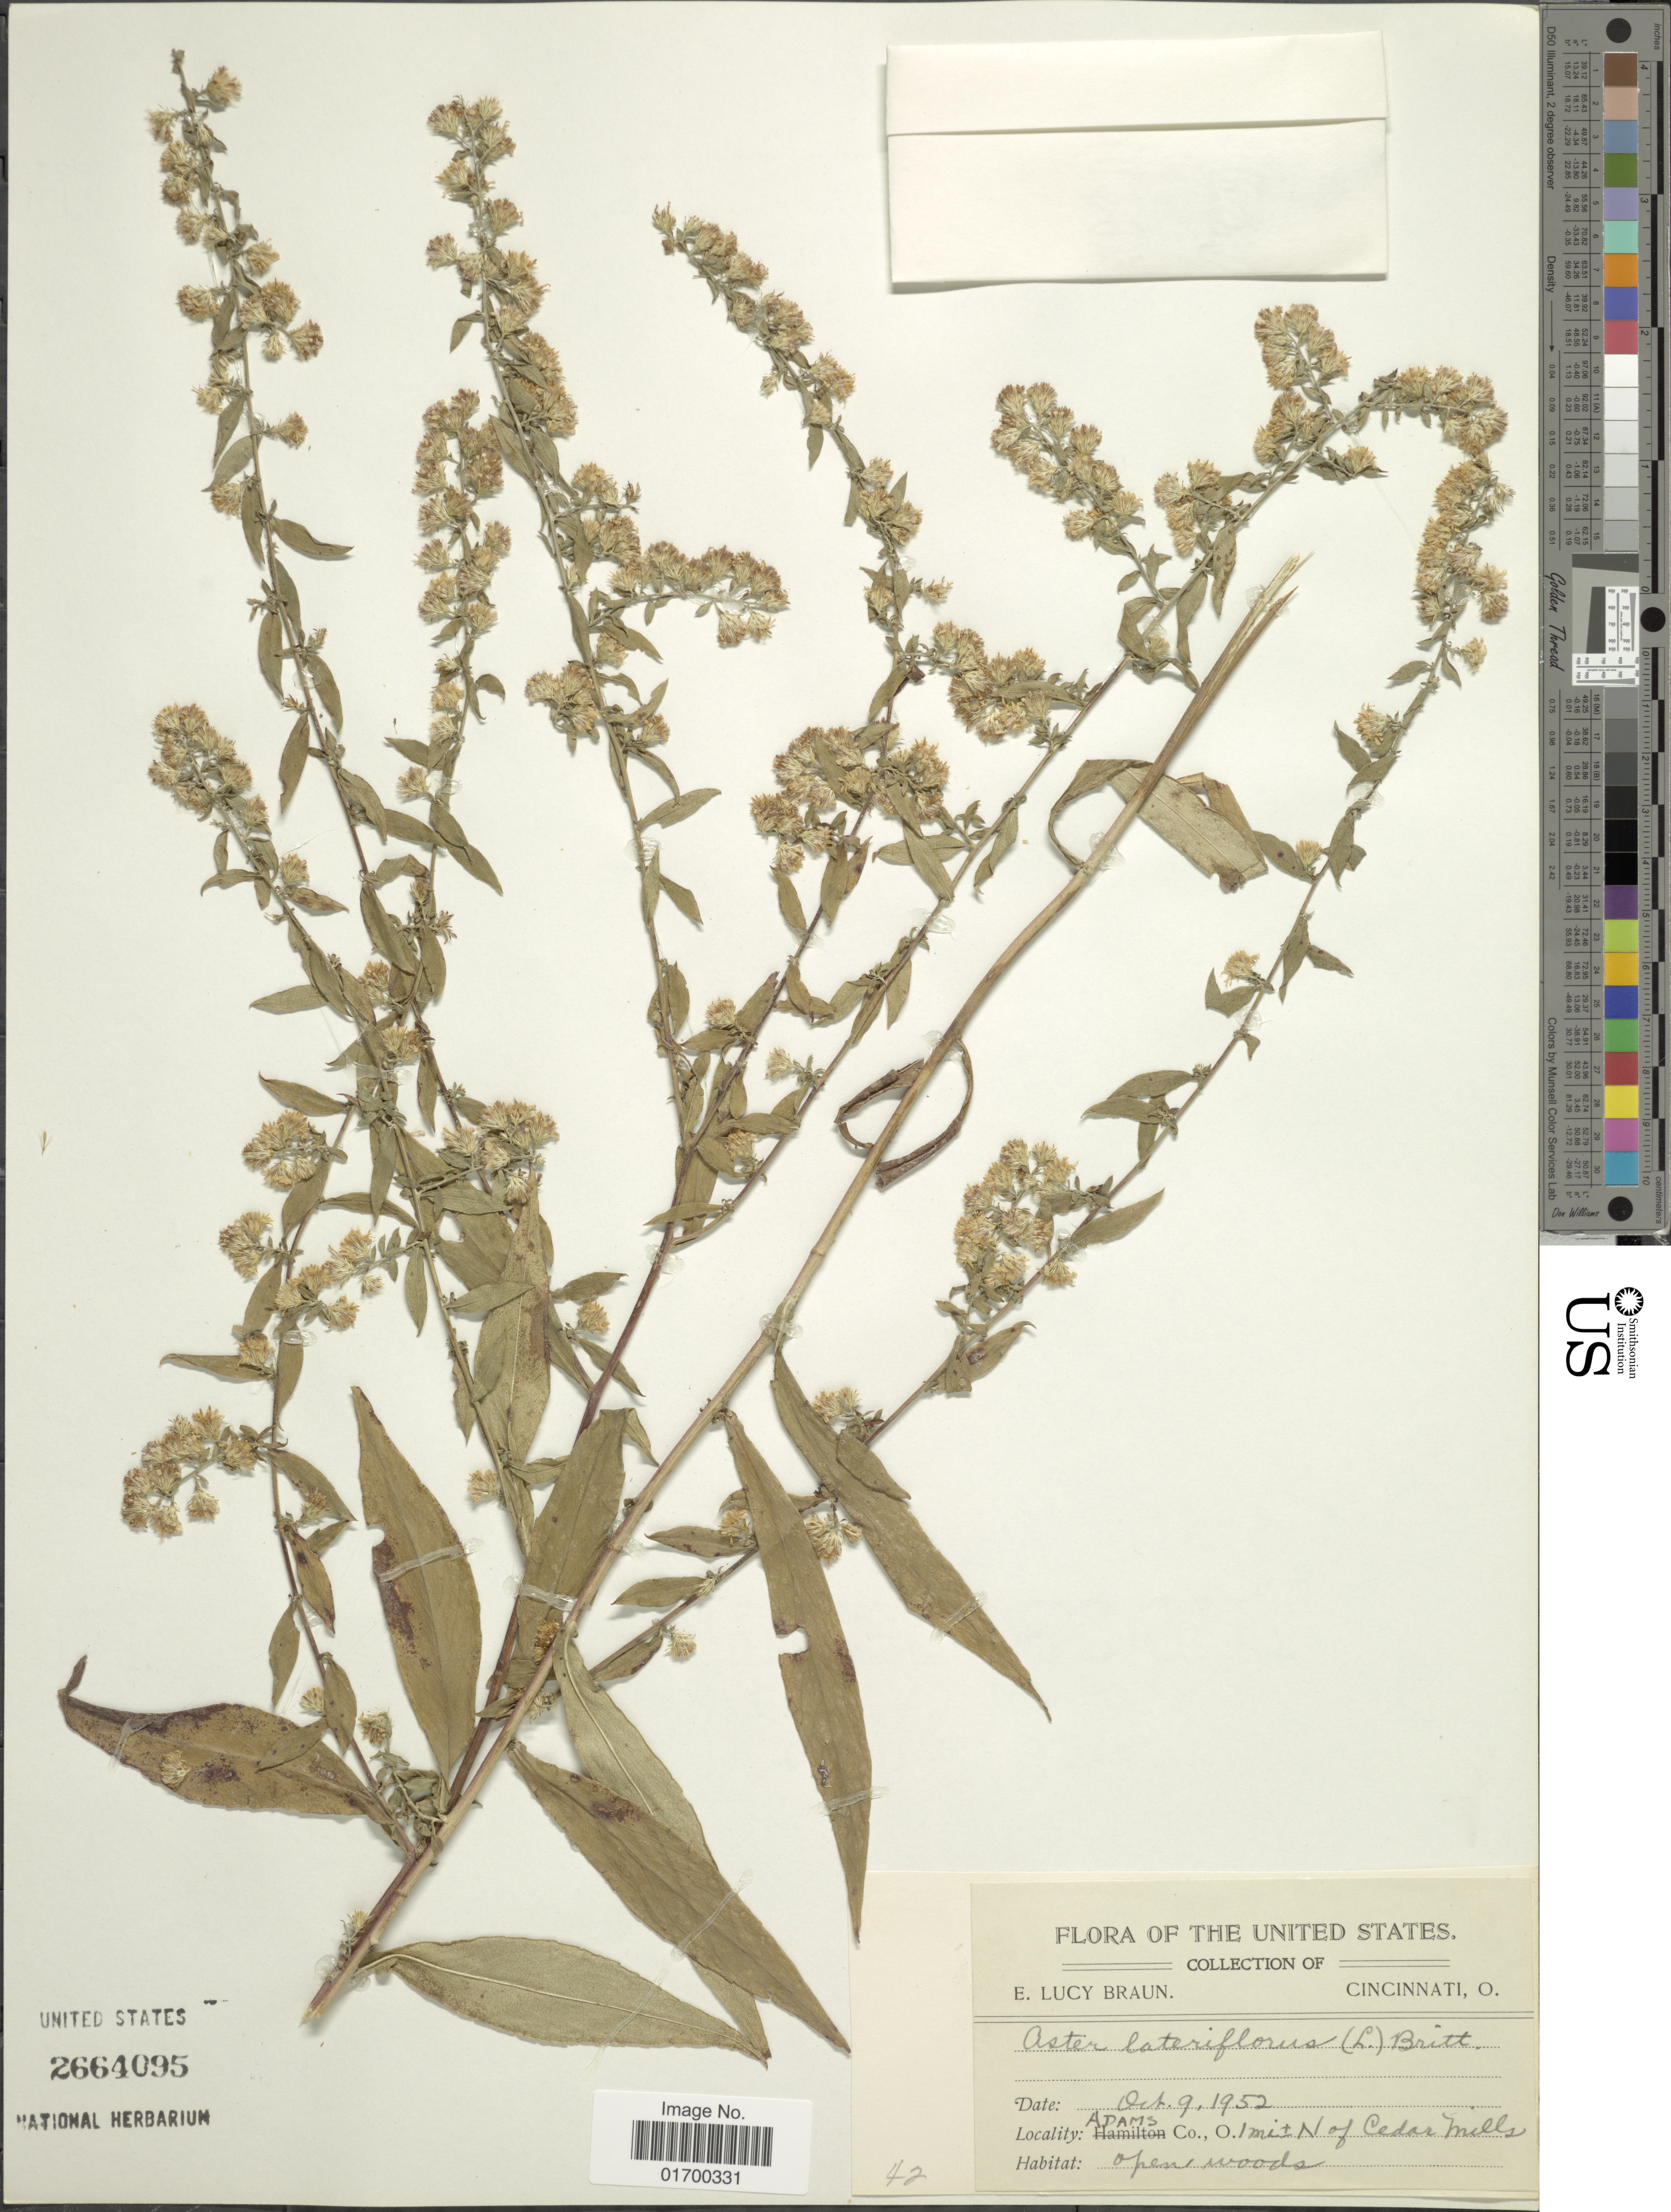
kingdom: Plantae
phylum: Tracheophyta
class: Magnoliopsida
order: Asterales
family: Asteraceae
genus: Symphyotrichum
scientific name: Symphyotrichum lateriflorum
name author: (L.) Á. Löve & D. Löve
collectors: E. L. Braun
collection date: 1952-10-09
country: United States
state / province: Ohio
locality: Adams Co., O., 1 mi ± N of Cedar Mills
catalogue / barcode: US 2664095